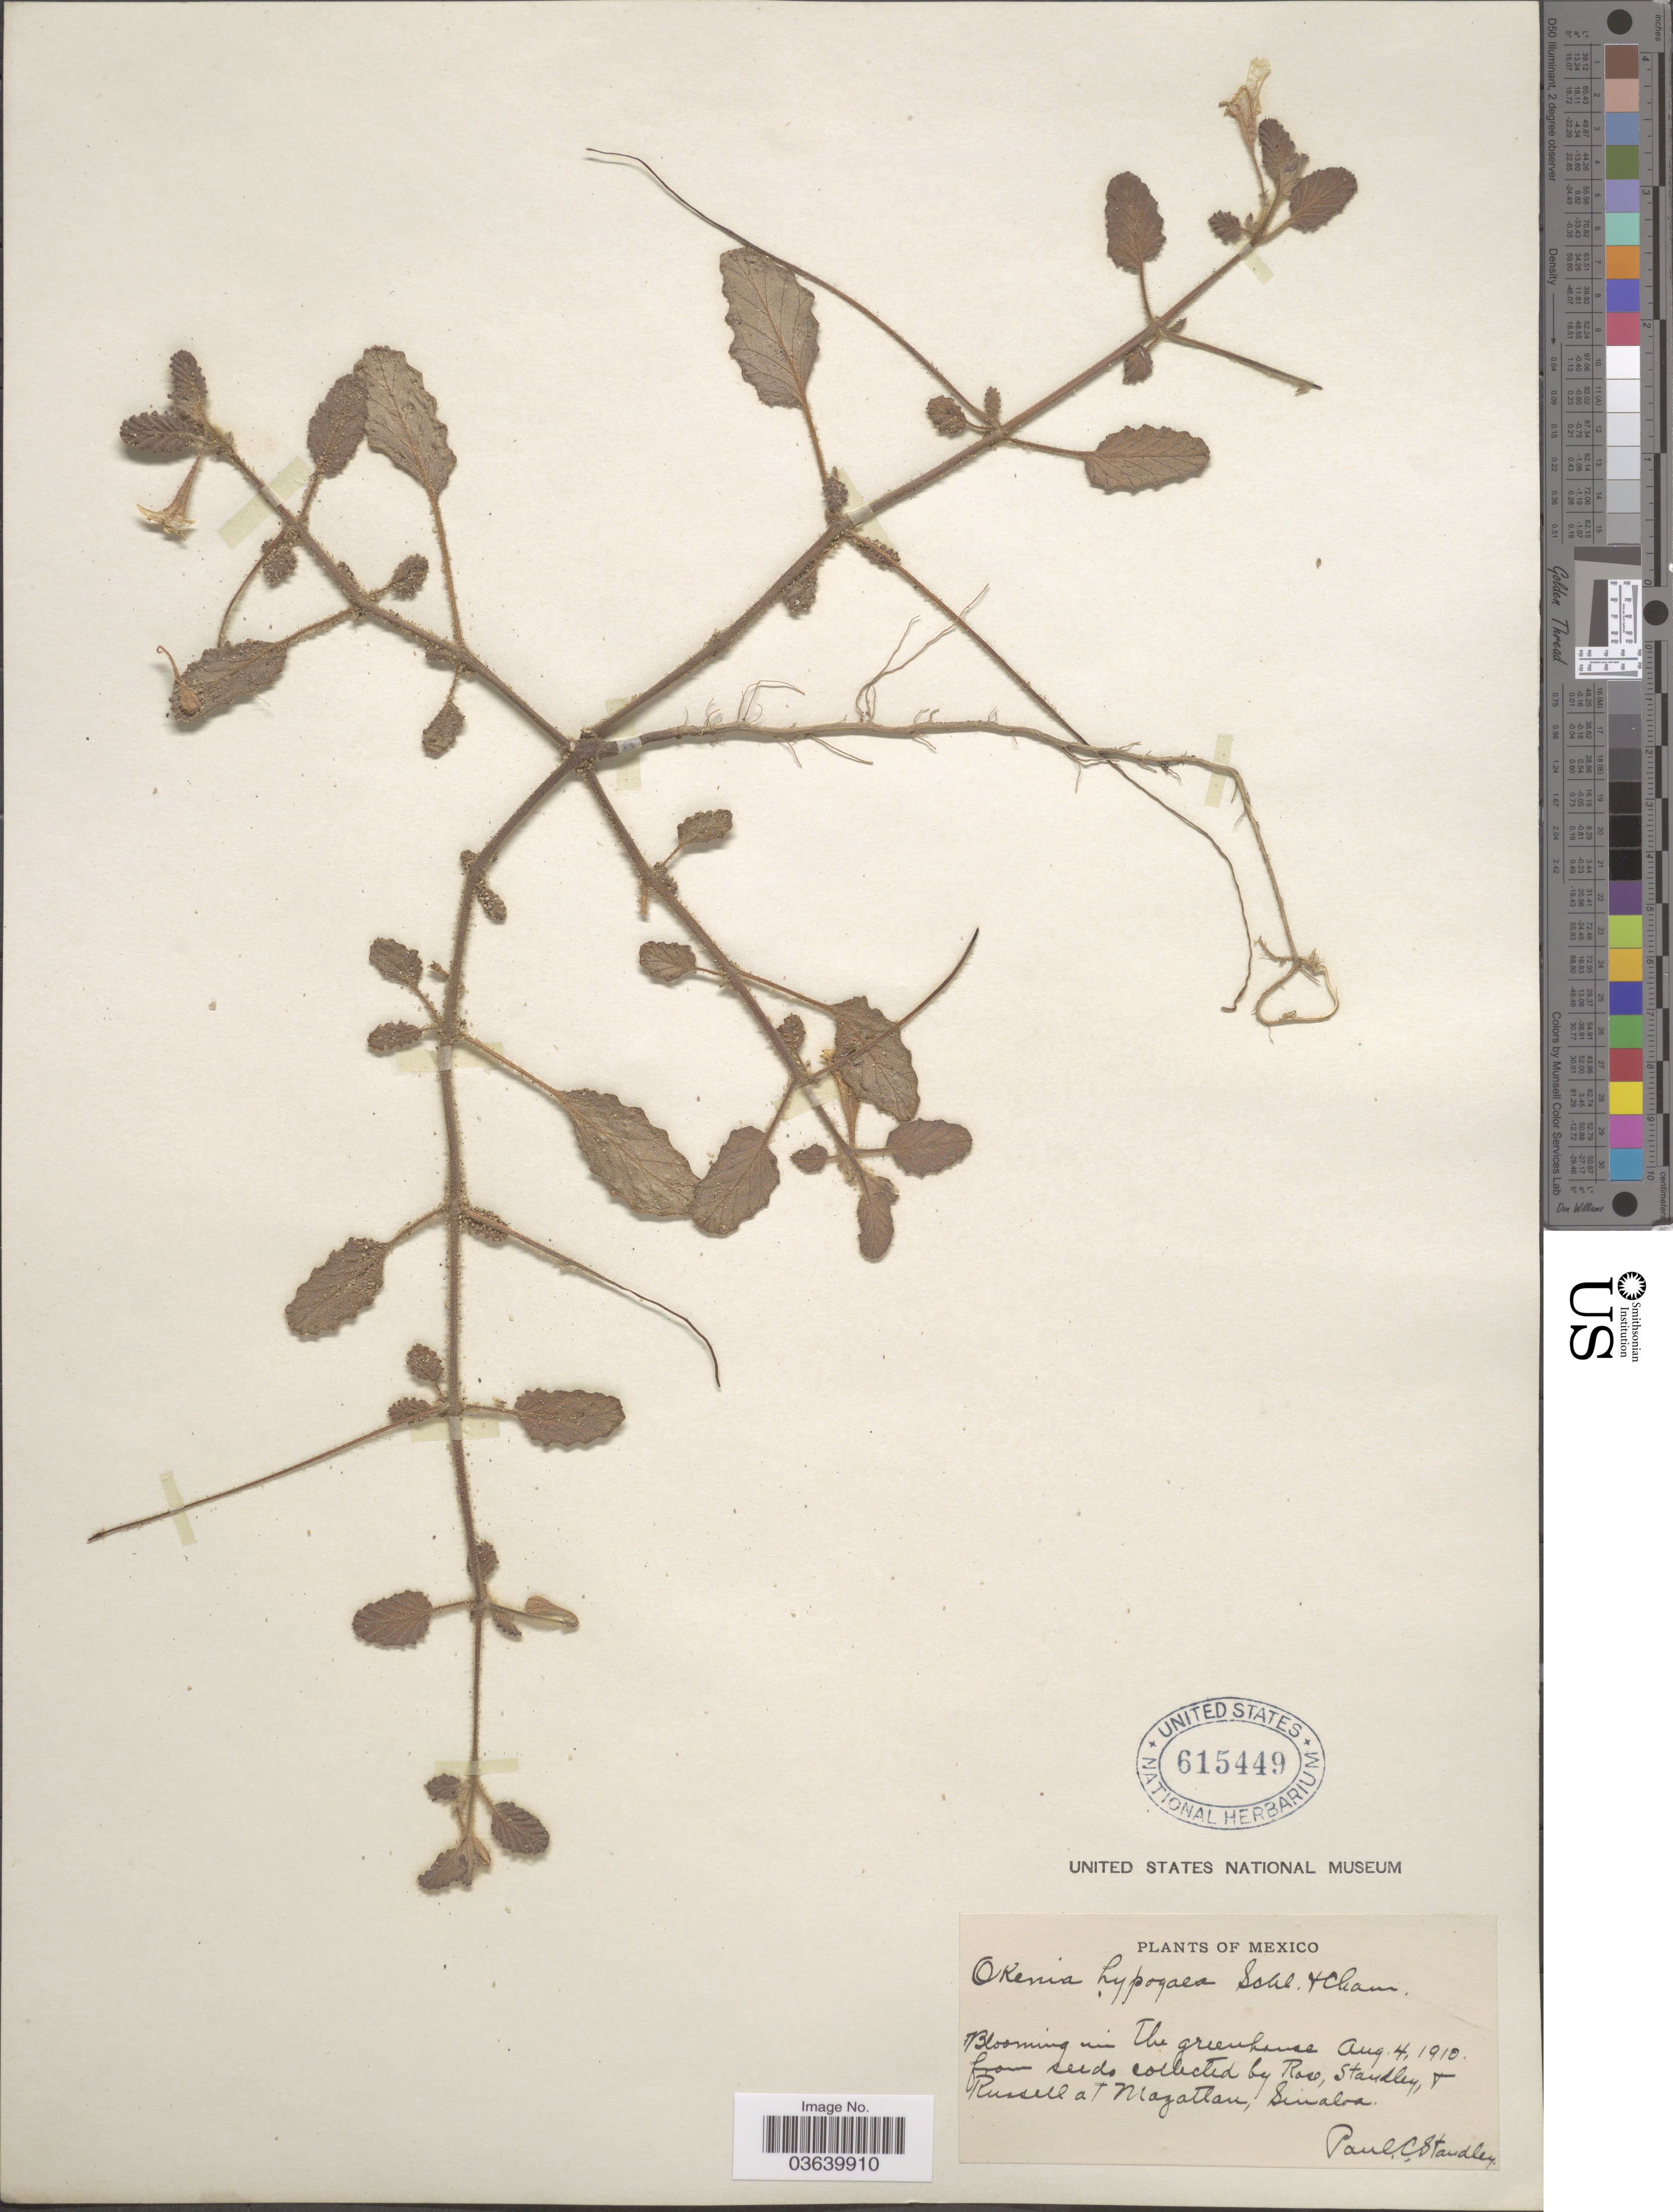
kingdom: Plantae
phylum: Tracheophyta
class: Magnoliopsida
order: Caryophyllales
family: Nyctaginaceae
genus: Okenia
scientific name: Okenia hypogaea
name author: Schltdl. & Cham.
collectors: P. C. Standley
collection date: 1910-08-04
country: Mexico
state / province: Sinaloa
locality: At Mazatlan.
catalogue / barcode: US 615449